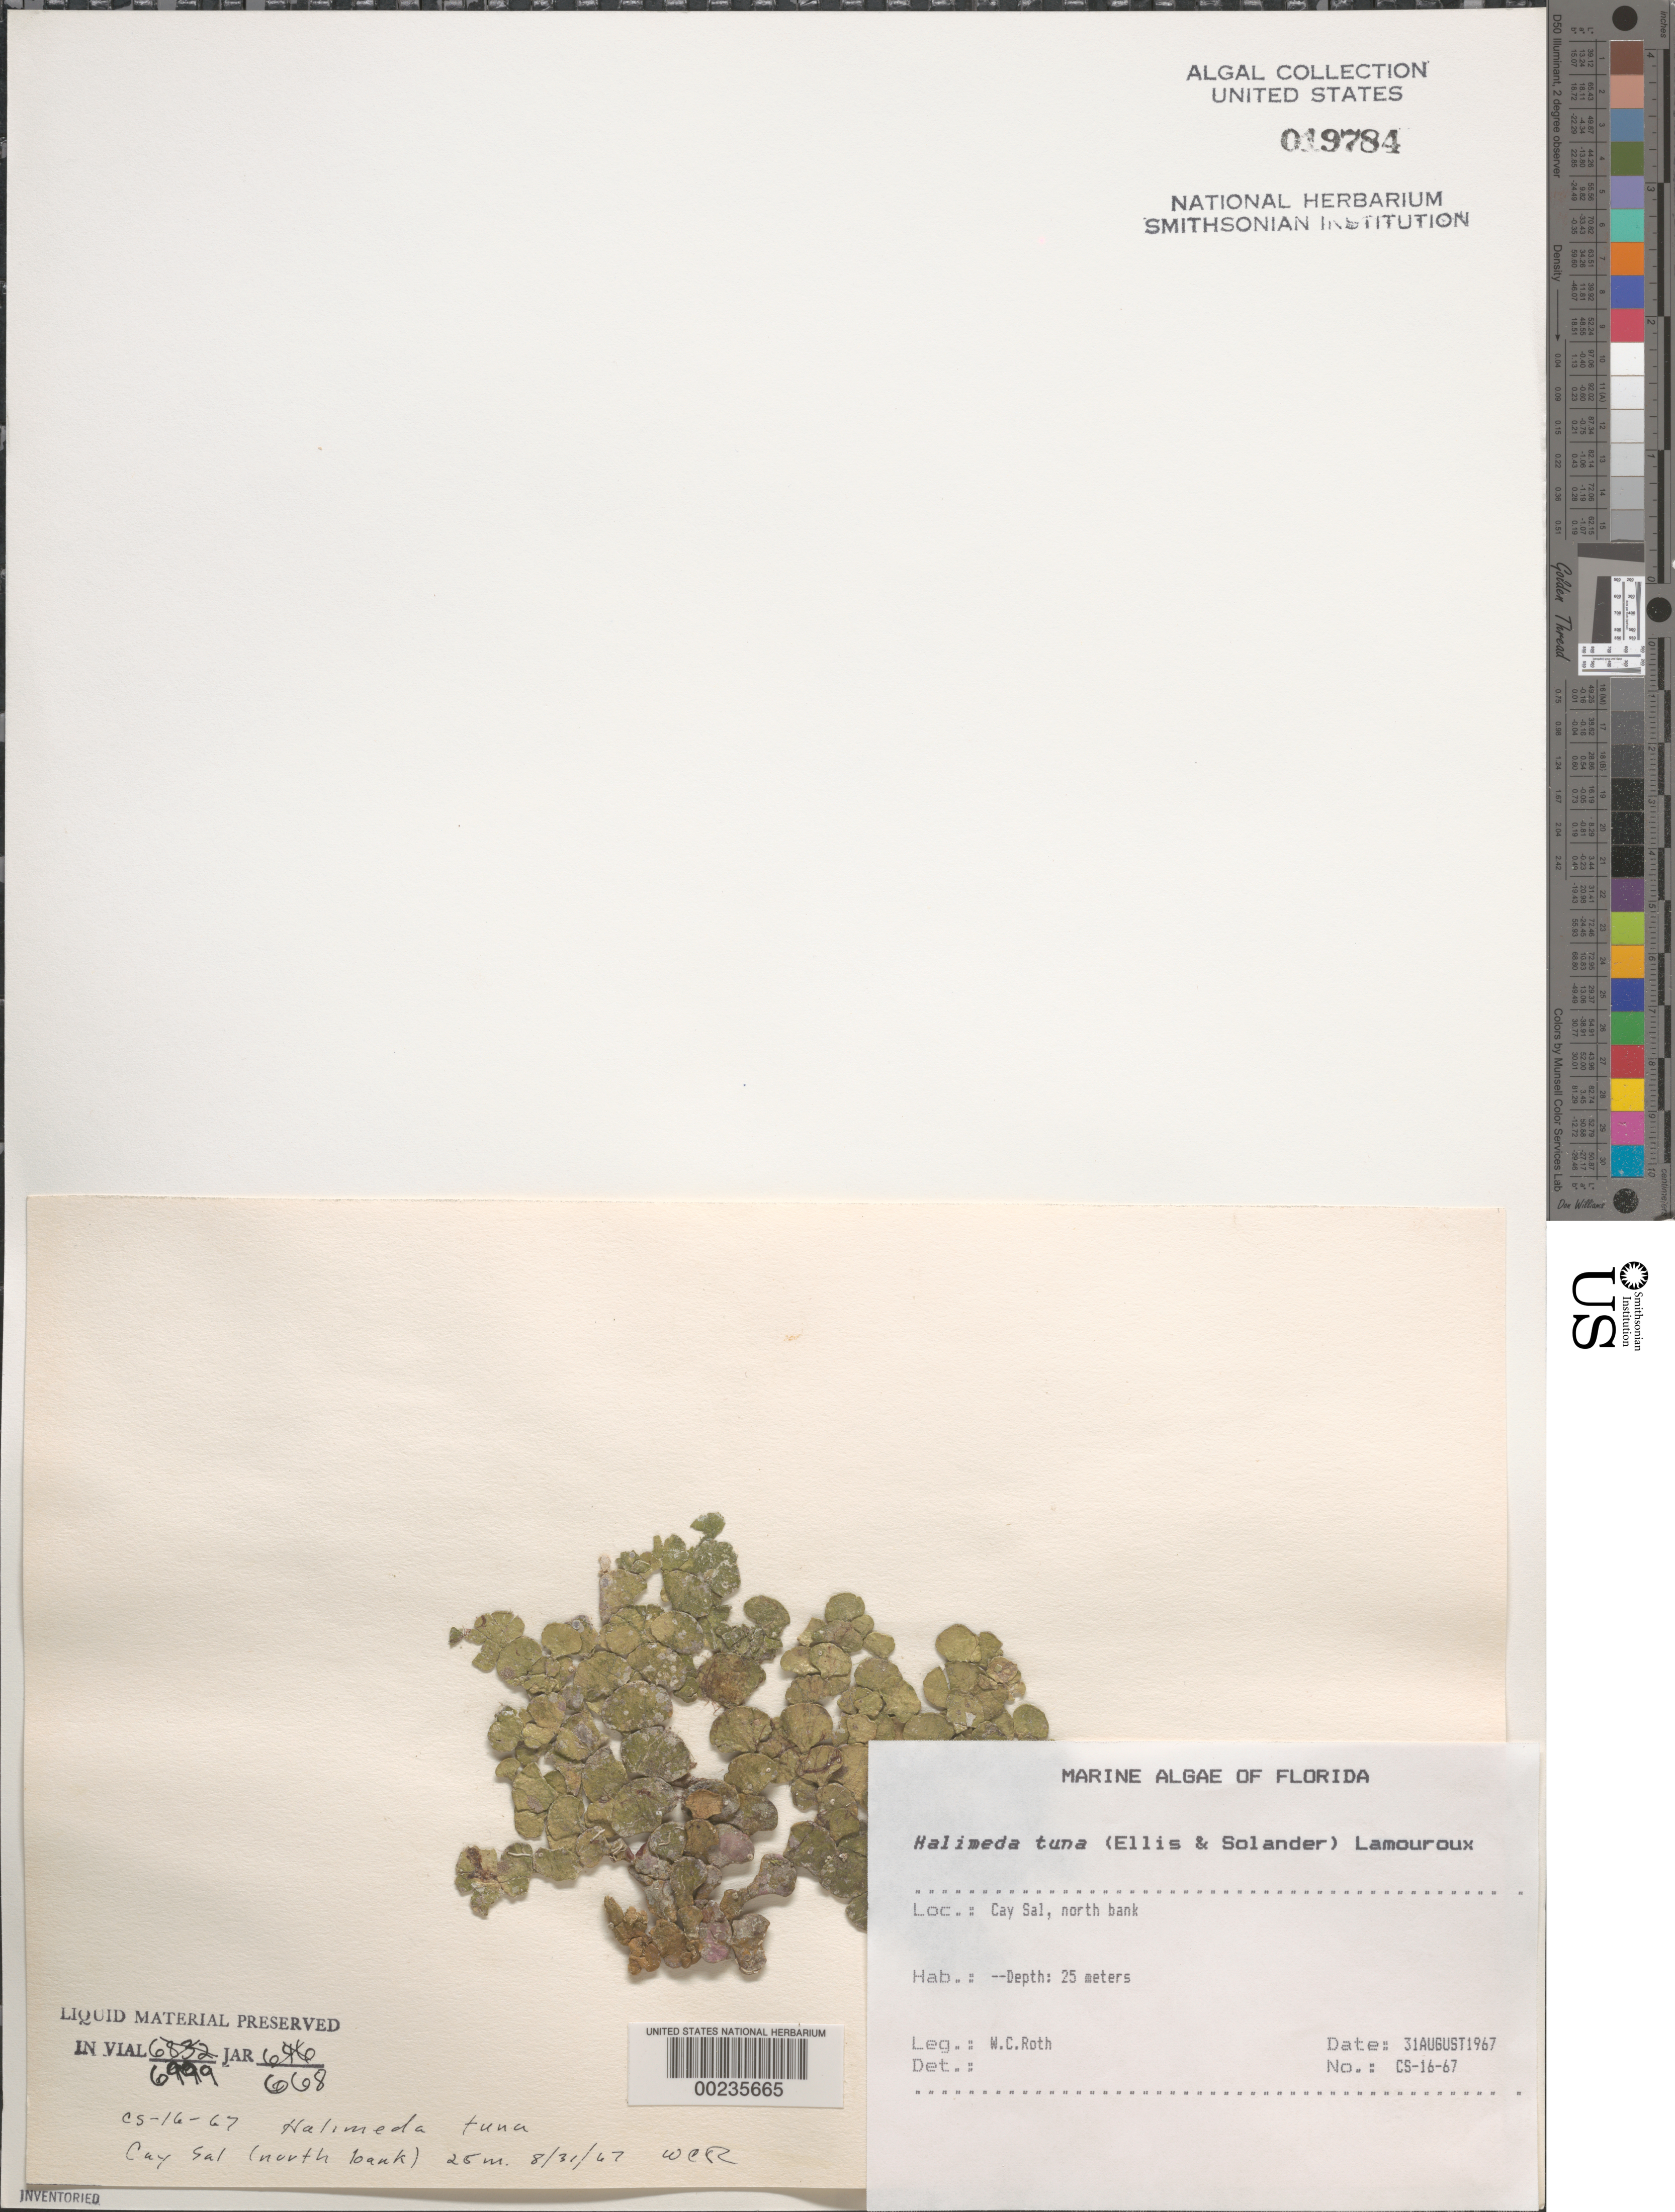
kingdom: Plantae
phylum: Chlorophyta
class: Ulvophyceae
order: Bryopsidales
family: Halimedaceae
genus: Halimeda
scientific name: Halimeda tuna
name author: (J. Ellis & Sol.) J.V.Lamouroux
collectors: W. C. Roth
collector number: Cs-16-67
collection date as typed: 31 Aug 1967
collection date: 1967-08-31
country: United States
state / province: Florida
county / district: Monroe County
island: Cay Sal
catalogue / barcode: US 19784